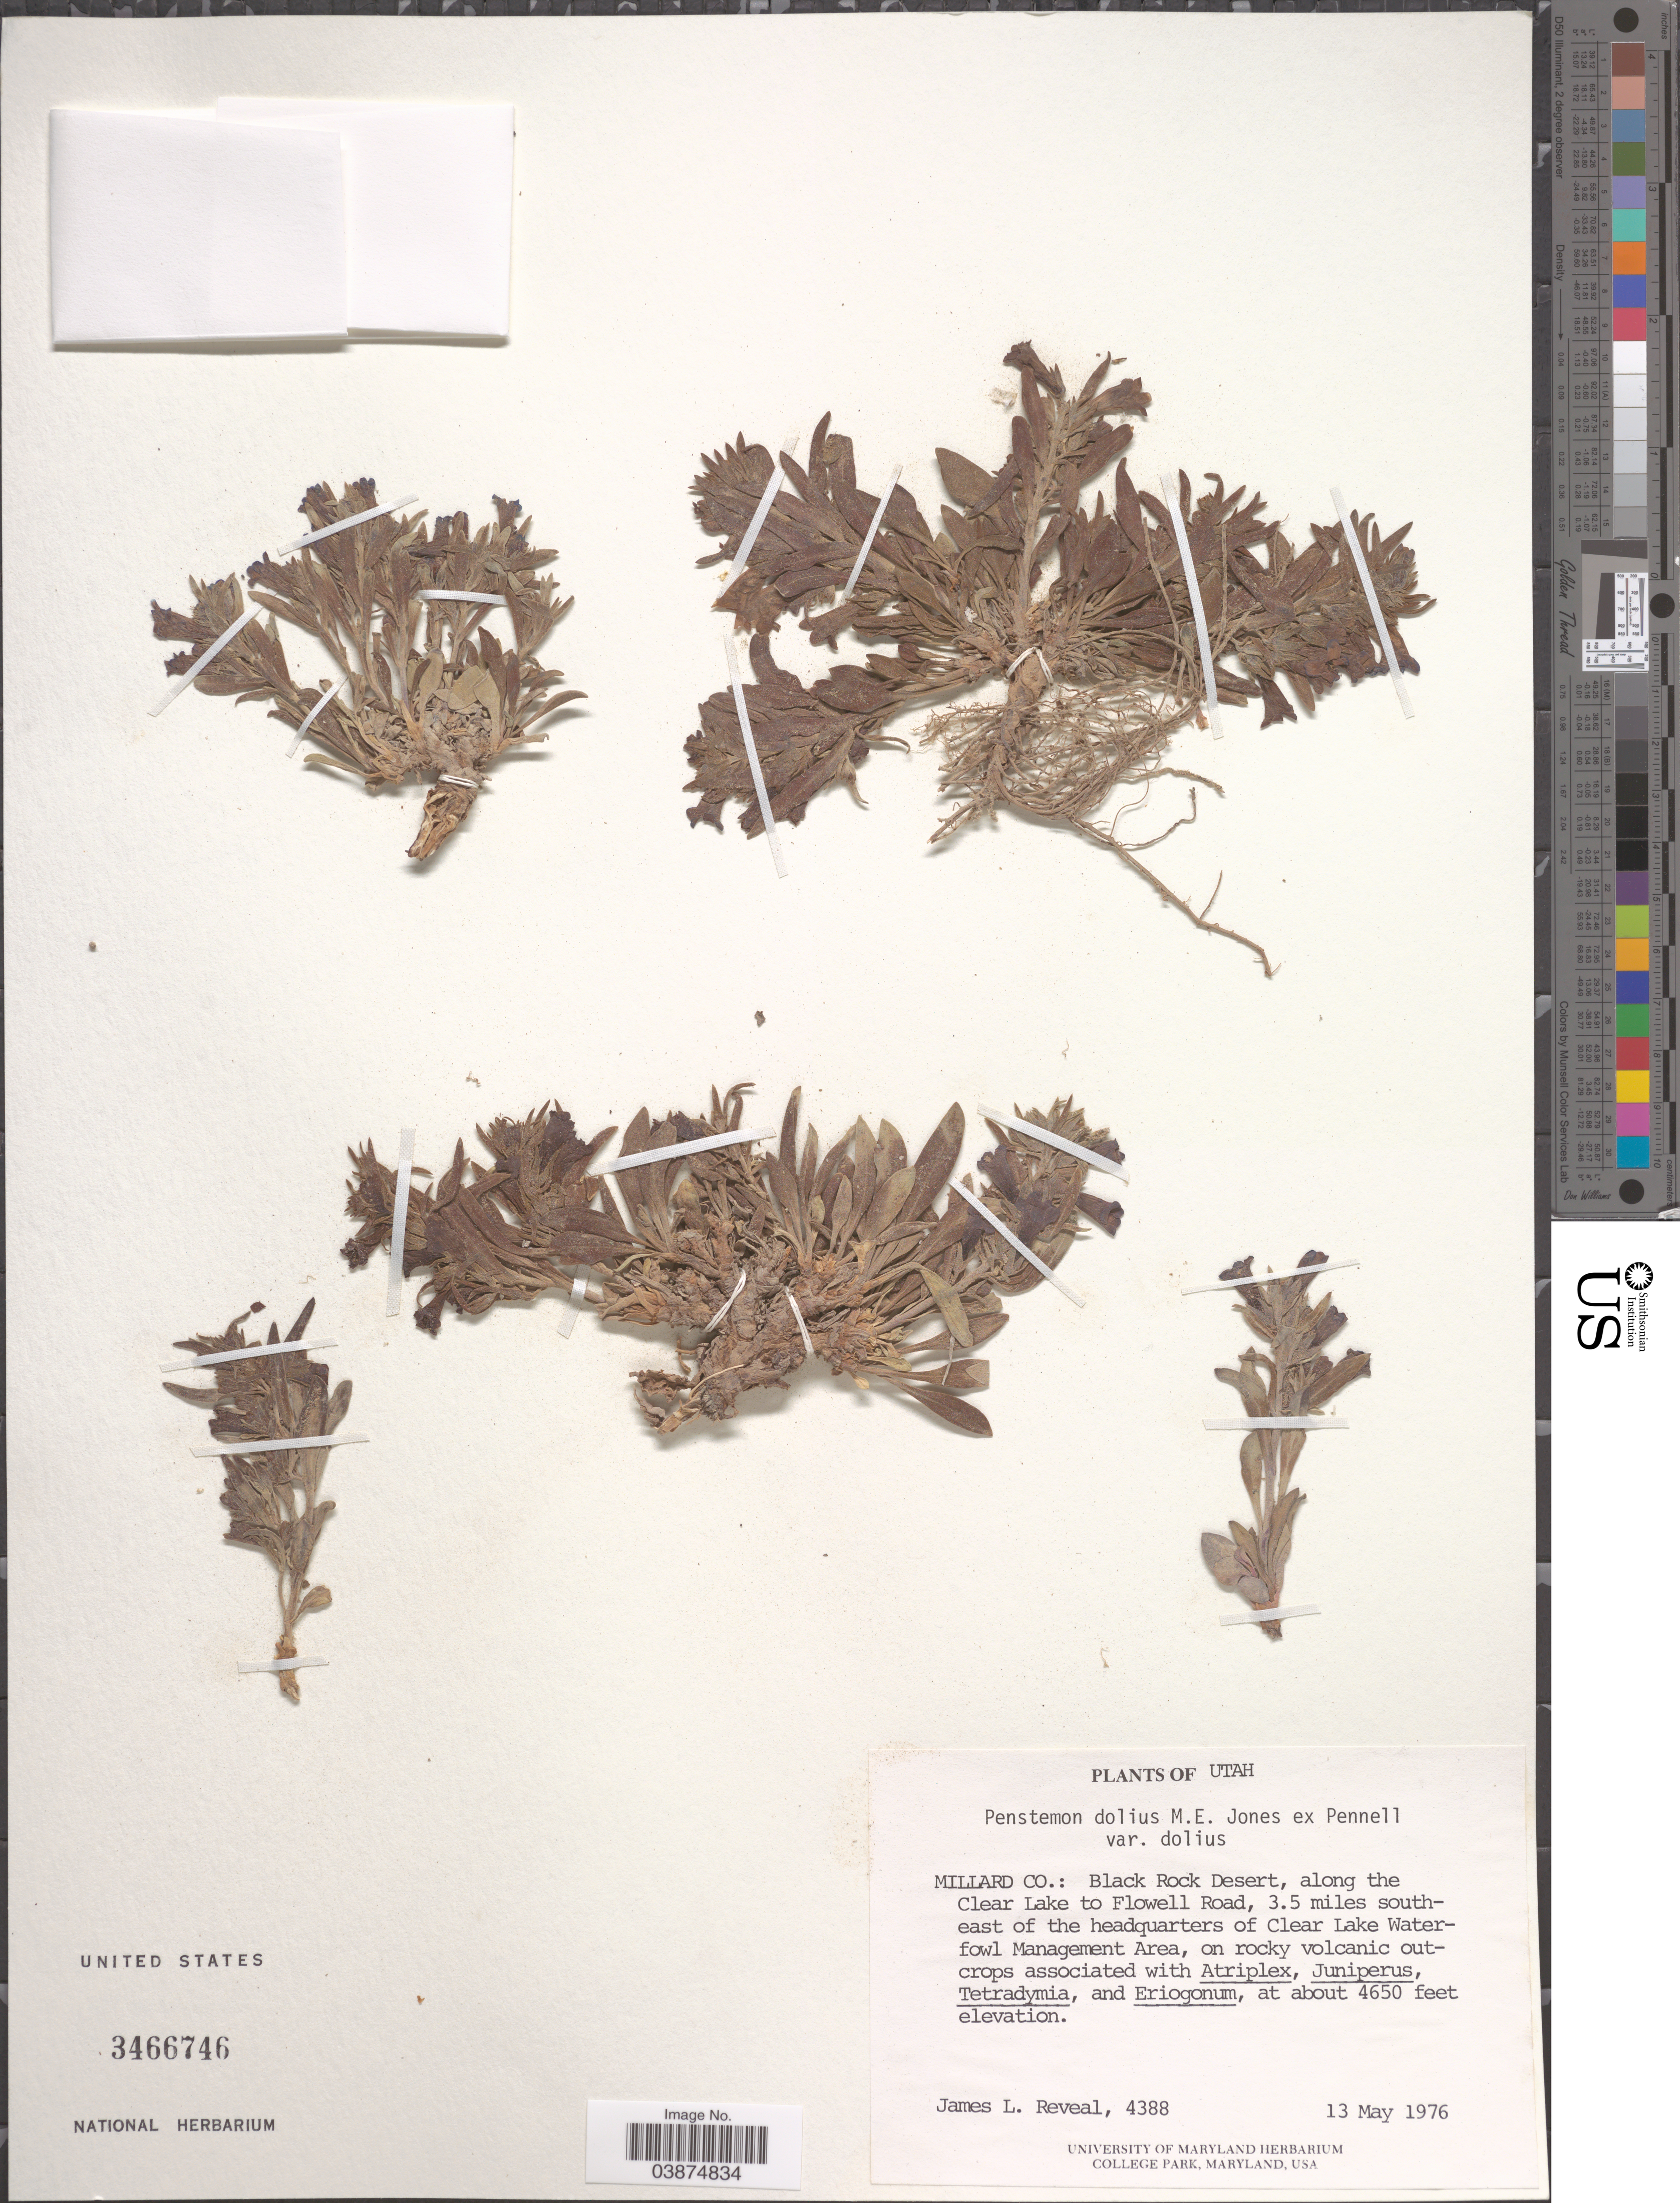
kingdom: Plantae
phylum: Tracheophyta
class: Magnoliopsida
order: Lamiales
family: Plantaginaceae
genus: Penstemon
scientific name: Penstemon dolius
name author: M.E. Jones & Pennell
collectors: J. L. Reveal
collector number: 4388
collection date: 1976-05-13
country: United States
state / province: Utah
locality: Millard Co.: Black Rock Desert, along the Clear Lake to Flowell Road, 3.5 miles southeast of the headquarters of Clear Lake Waterfowl Management Area.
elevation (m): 1417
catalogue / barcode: US 3466746